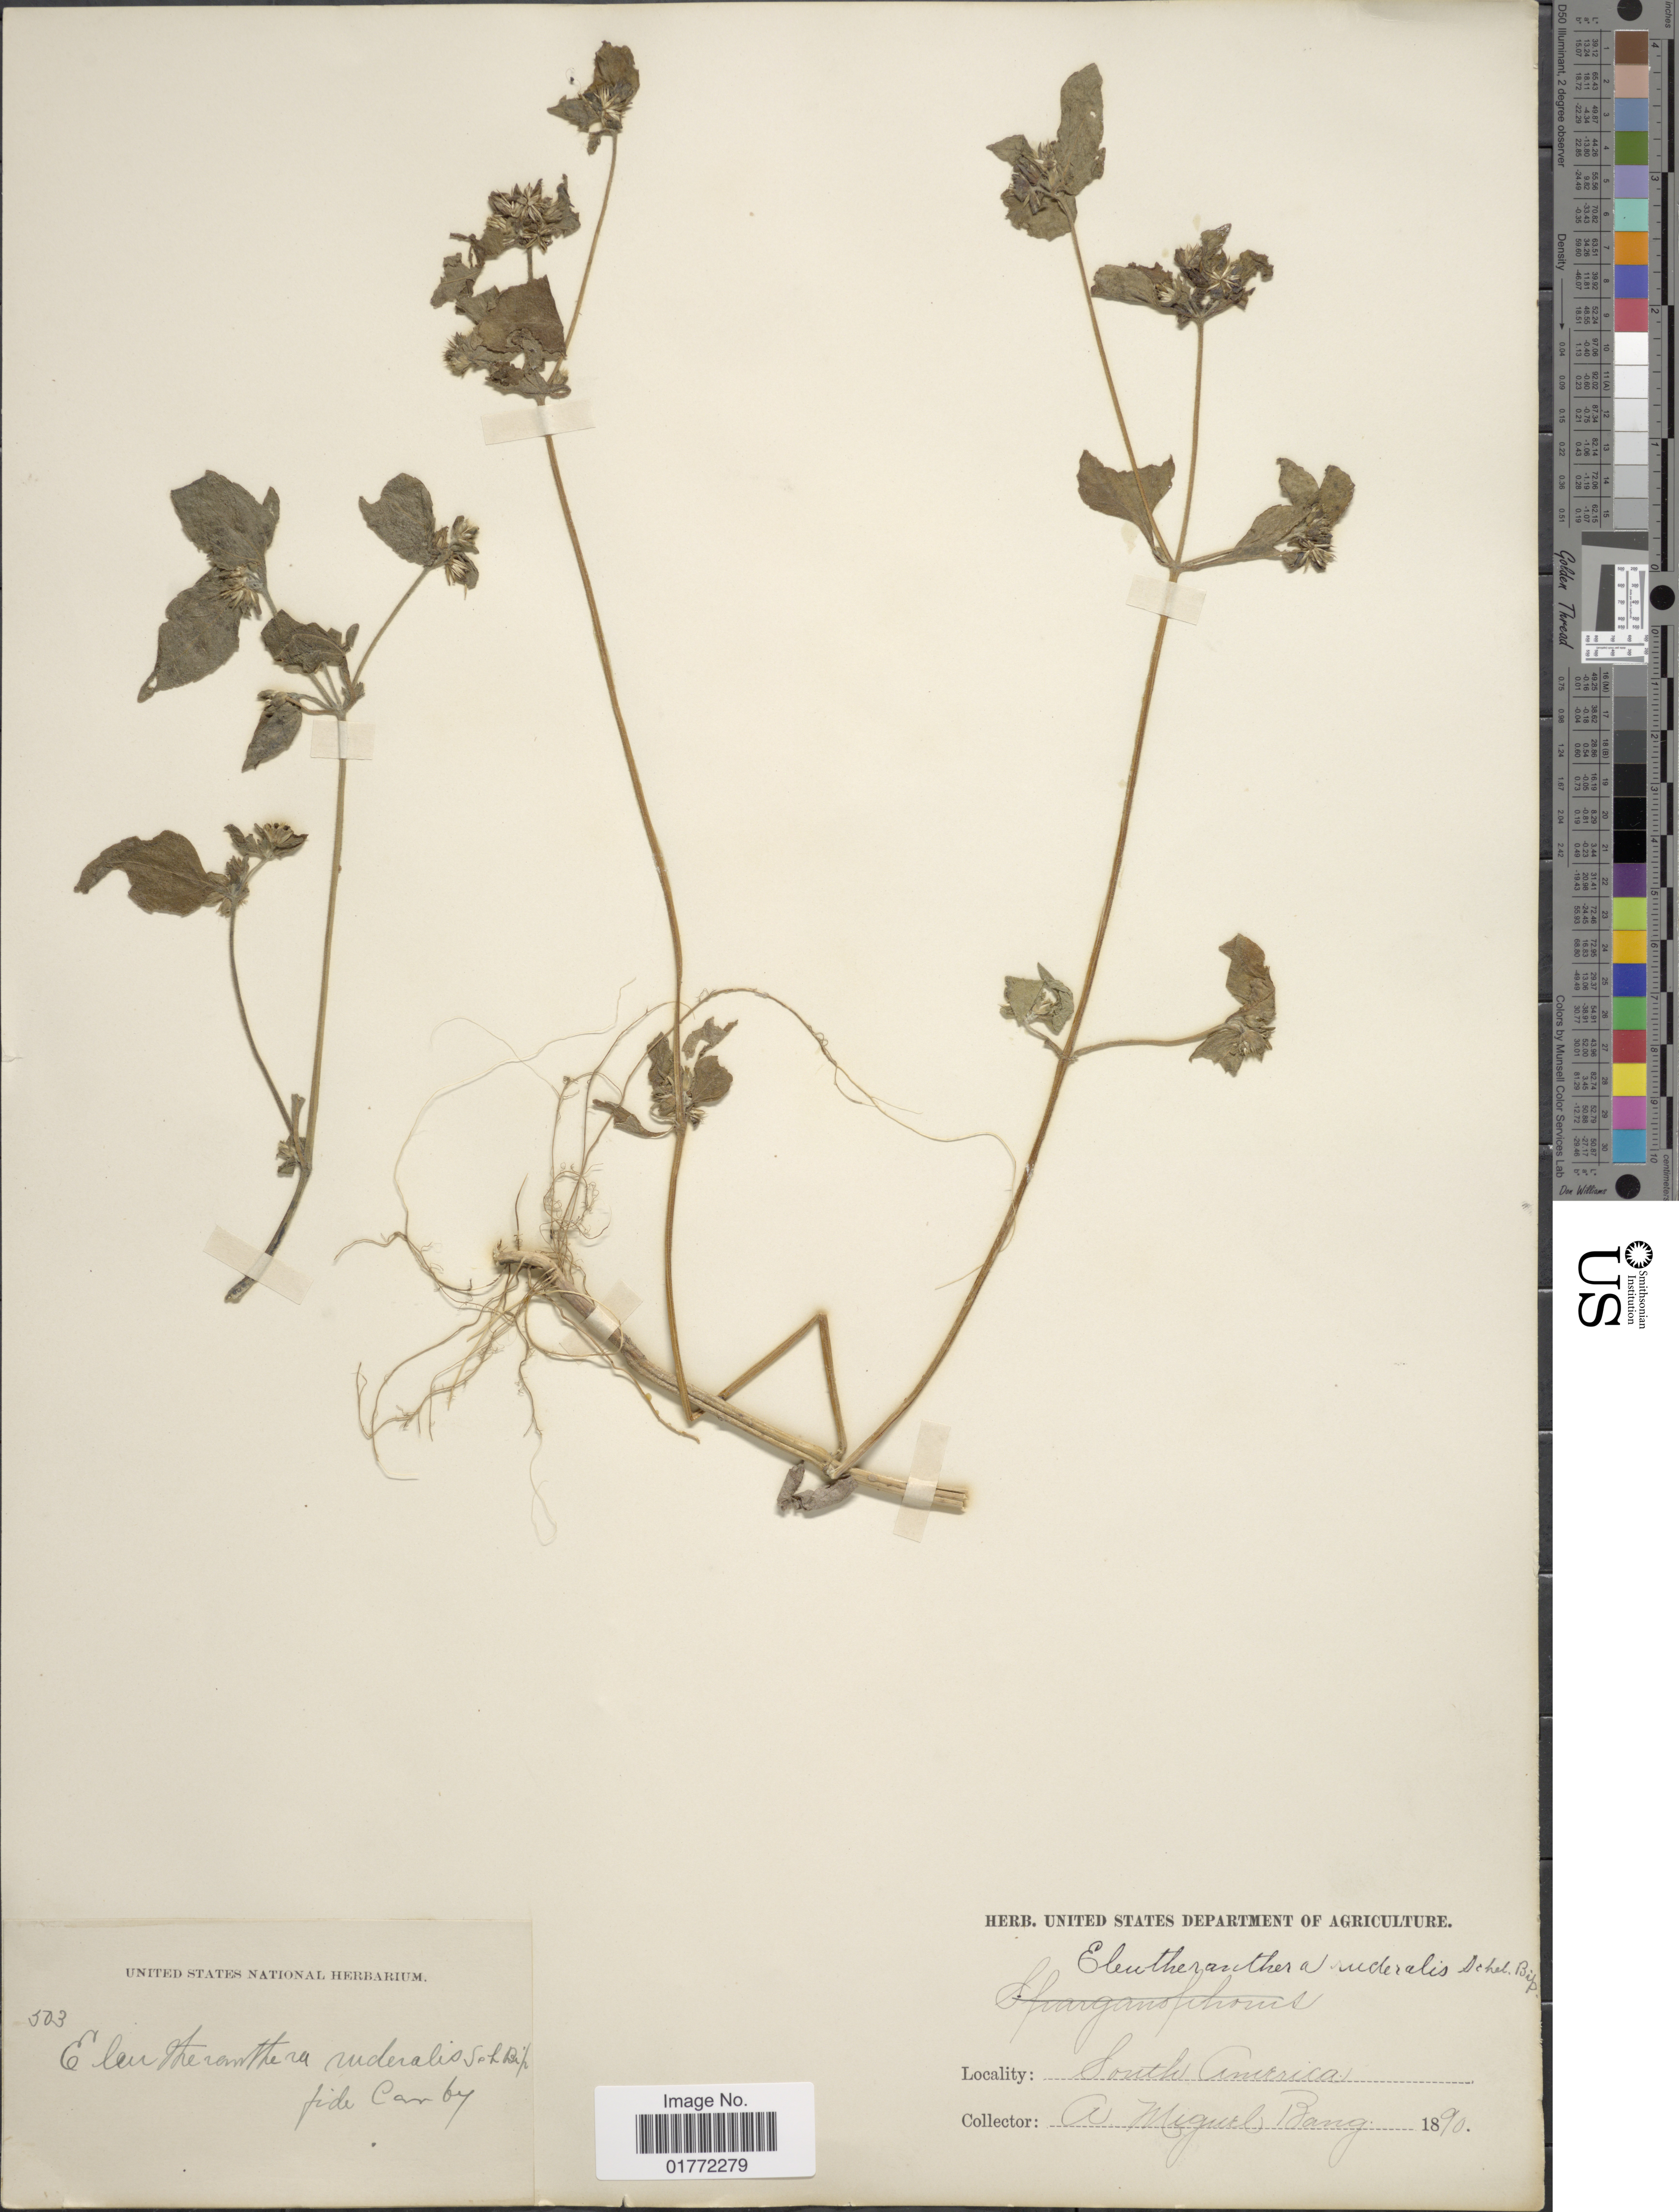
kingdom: Plantae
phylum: Tracheophyta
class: Magnoliopsida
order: Asterales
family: Asteraceae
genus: Eleutheranthera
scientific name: Eleutheranthera ruderalis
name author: (Sw.) Sch. Bip.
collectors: M. Bang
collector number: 1890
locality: South America